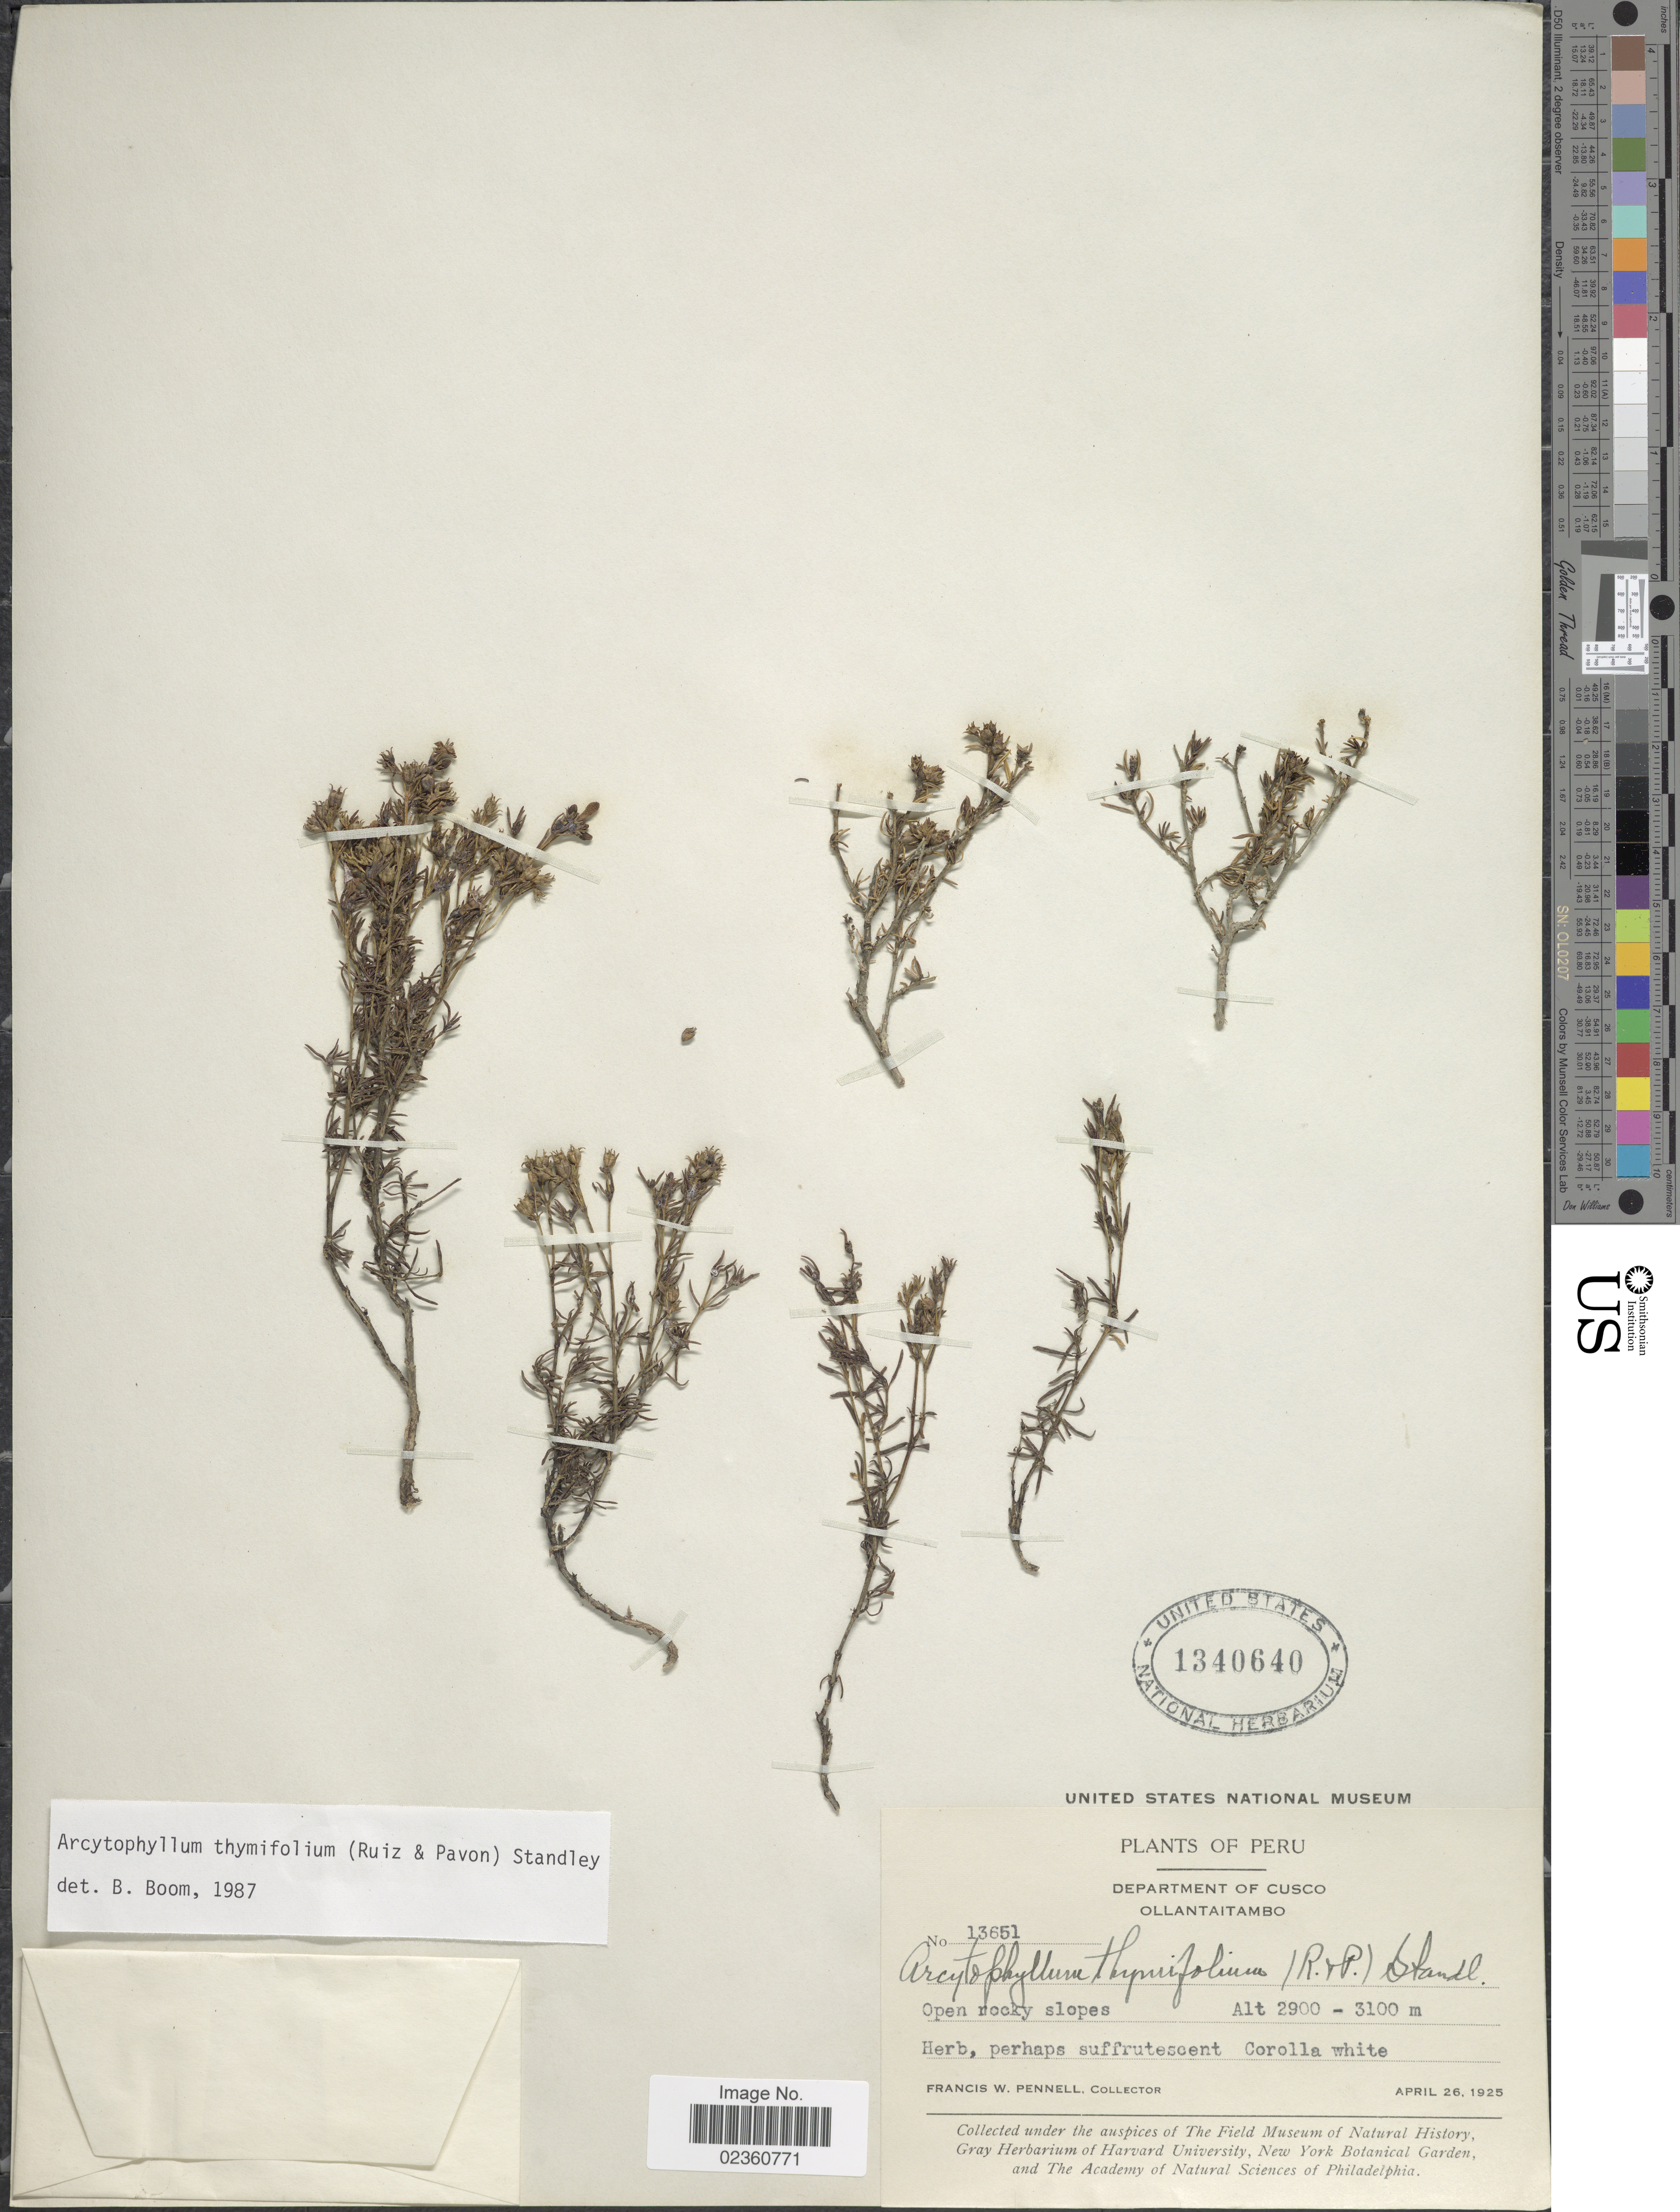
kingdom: Plantae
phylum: Tracheophyta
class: Magnoliopsida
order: Gentianales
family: Rubiaceae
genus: Arcytophyllum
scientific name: Arcytophyllum thymifolium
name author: (Ruiz & Pav.) Standl.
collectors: F. W. Pennell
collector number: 13651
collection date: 1925-04-26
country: Peru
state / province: Cusco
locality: Department of Cusco, Ollantaitambo, Open rocky slopes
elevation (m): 2900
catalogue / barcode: US 1340640